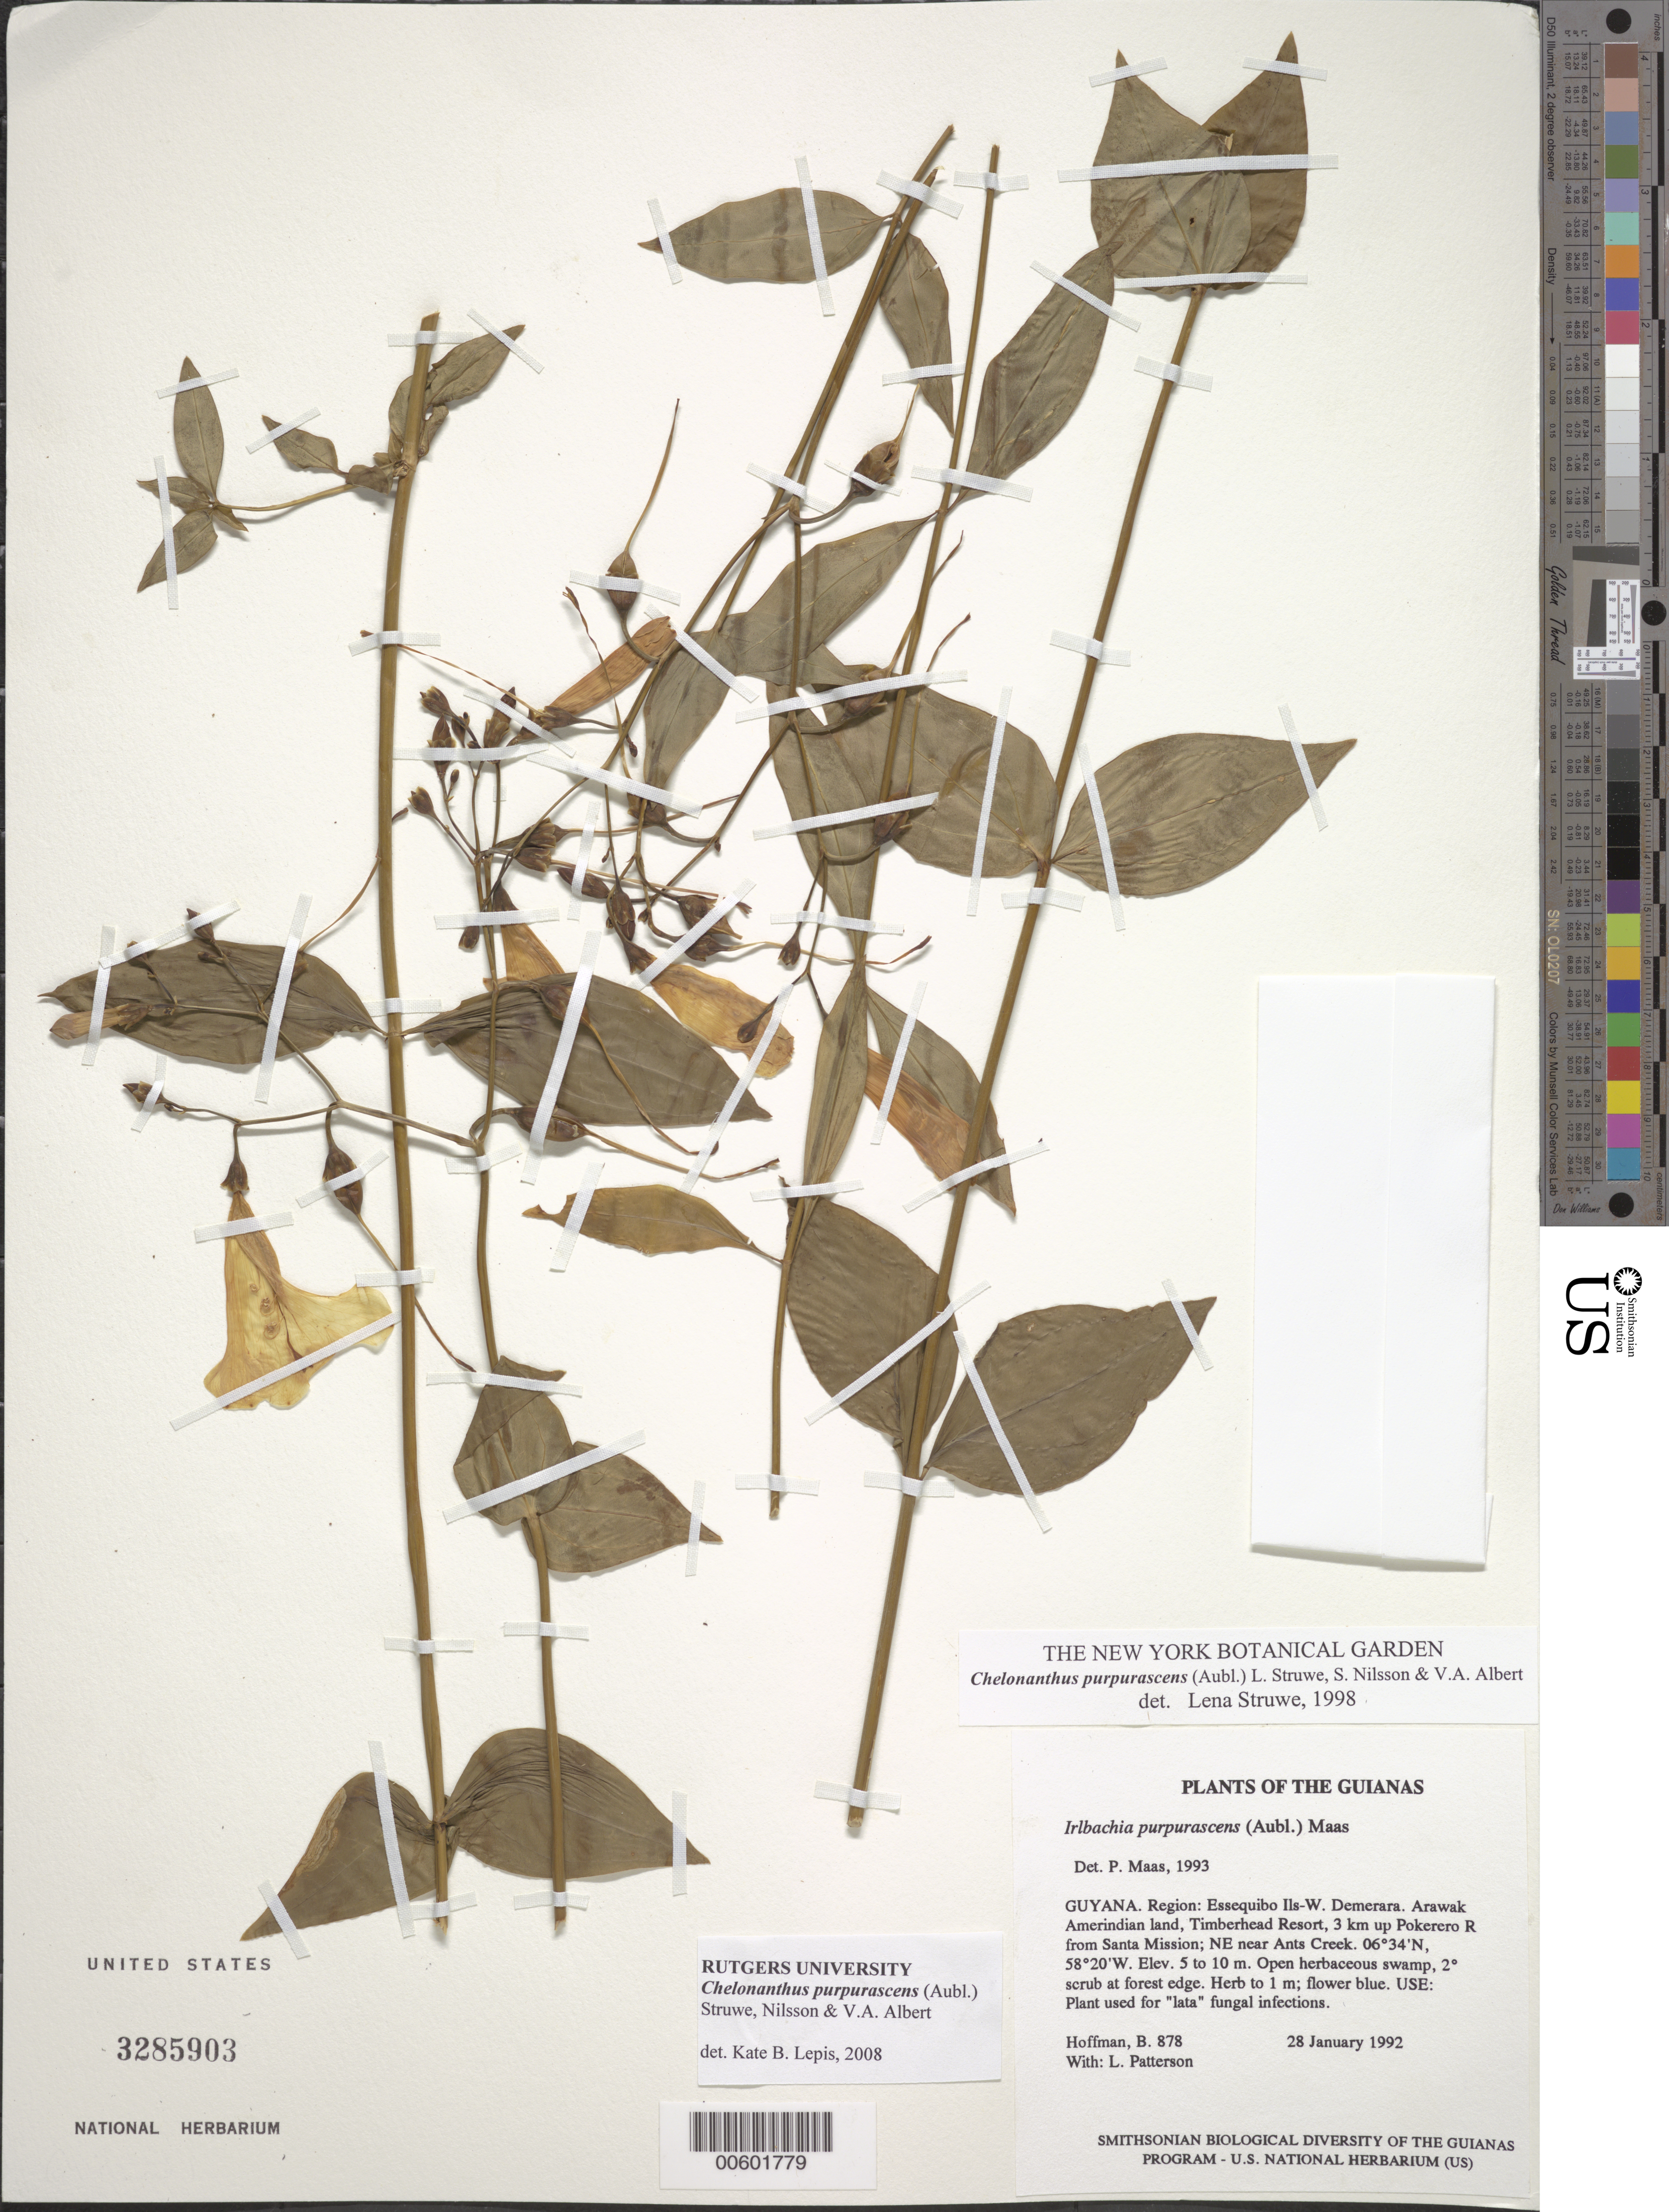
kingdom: Plantae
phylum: Tracheophyta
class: Magnoliopsida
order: Gentianales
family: Gentianaceae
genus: Irlbachia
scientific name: Irlbachia purpurascens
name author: (Aubl.) Maas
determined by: Maas, Paul J. M.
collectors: B. Hoffman & L. Patterson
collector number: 878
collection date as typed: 28 January 1992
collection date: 1992-01-28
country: Guyana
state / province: Essequibo Isl-W. Demerara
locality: Arawak Amerindian land, Timberhead Resort, 3 km up Pokerero River from Santa Mission; NE near Ants Creek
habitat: Open herbaceous swamp, secondary scrub at forest edge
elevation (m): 5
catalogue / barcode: US 3285903